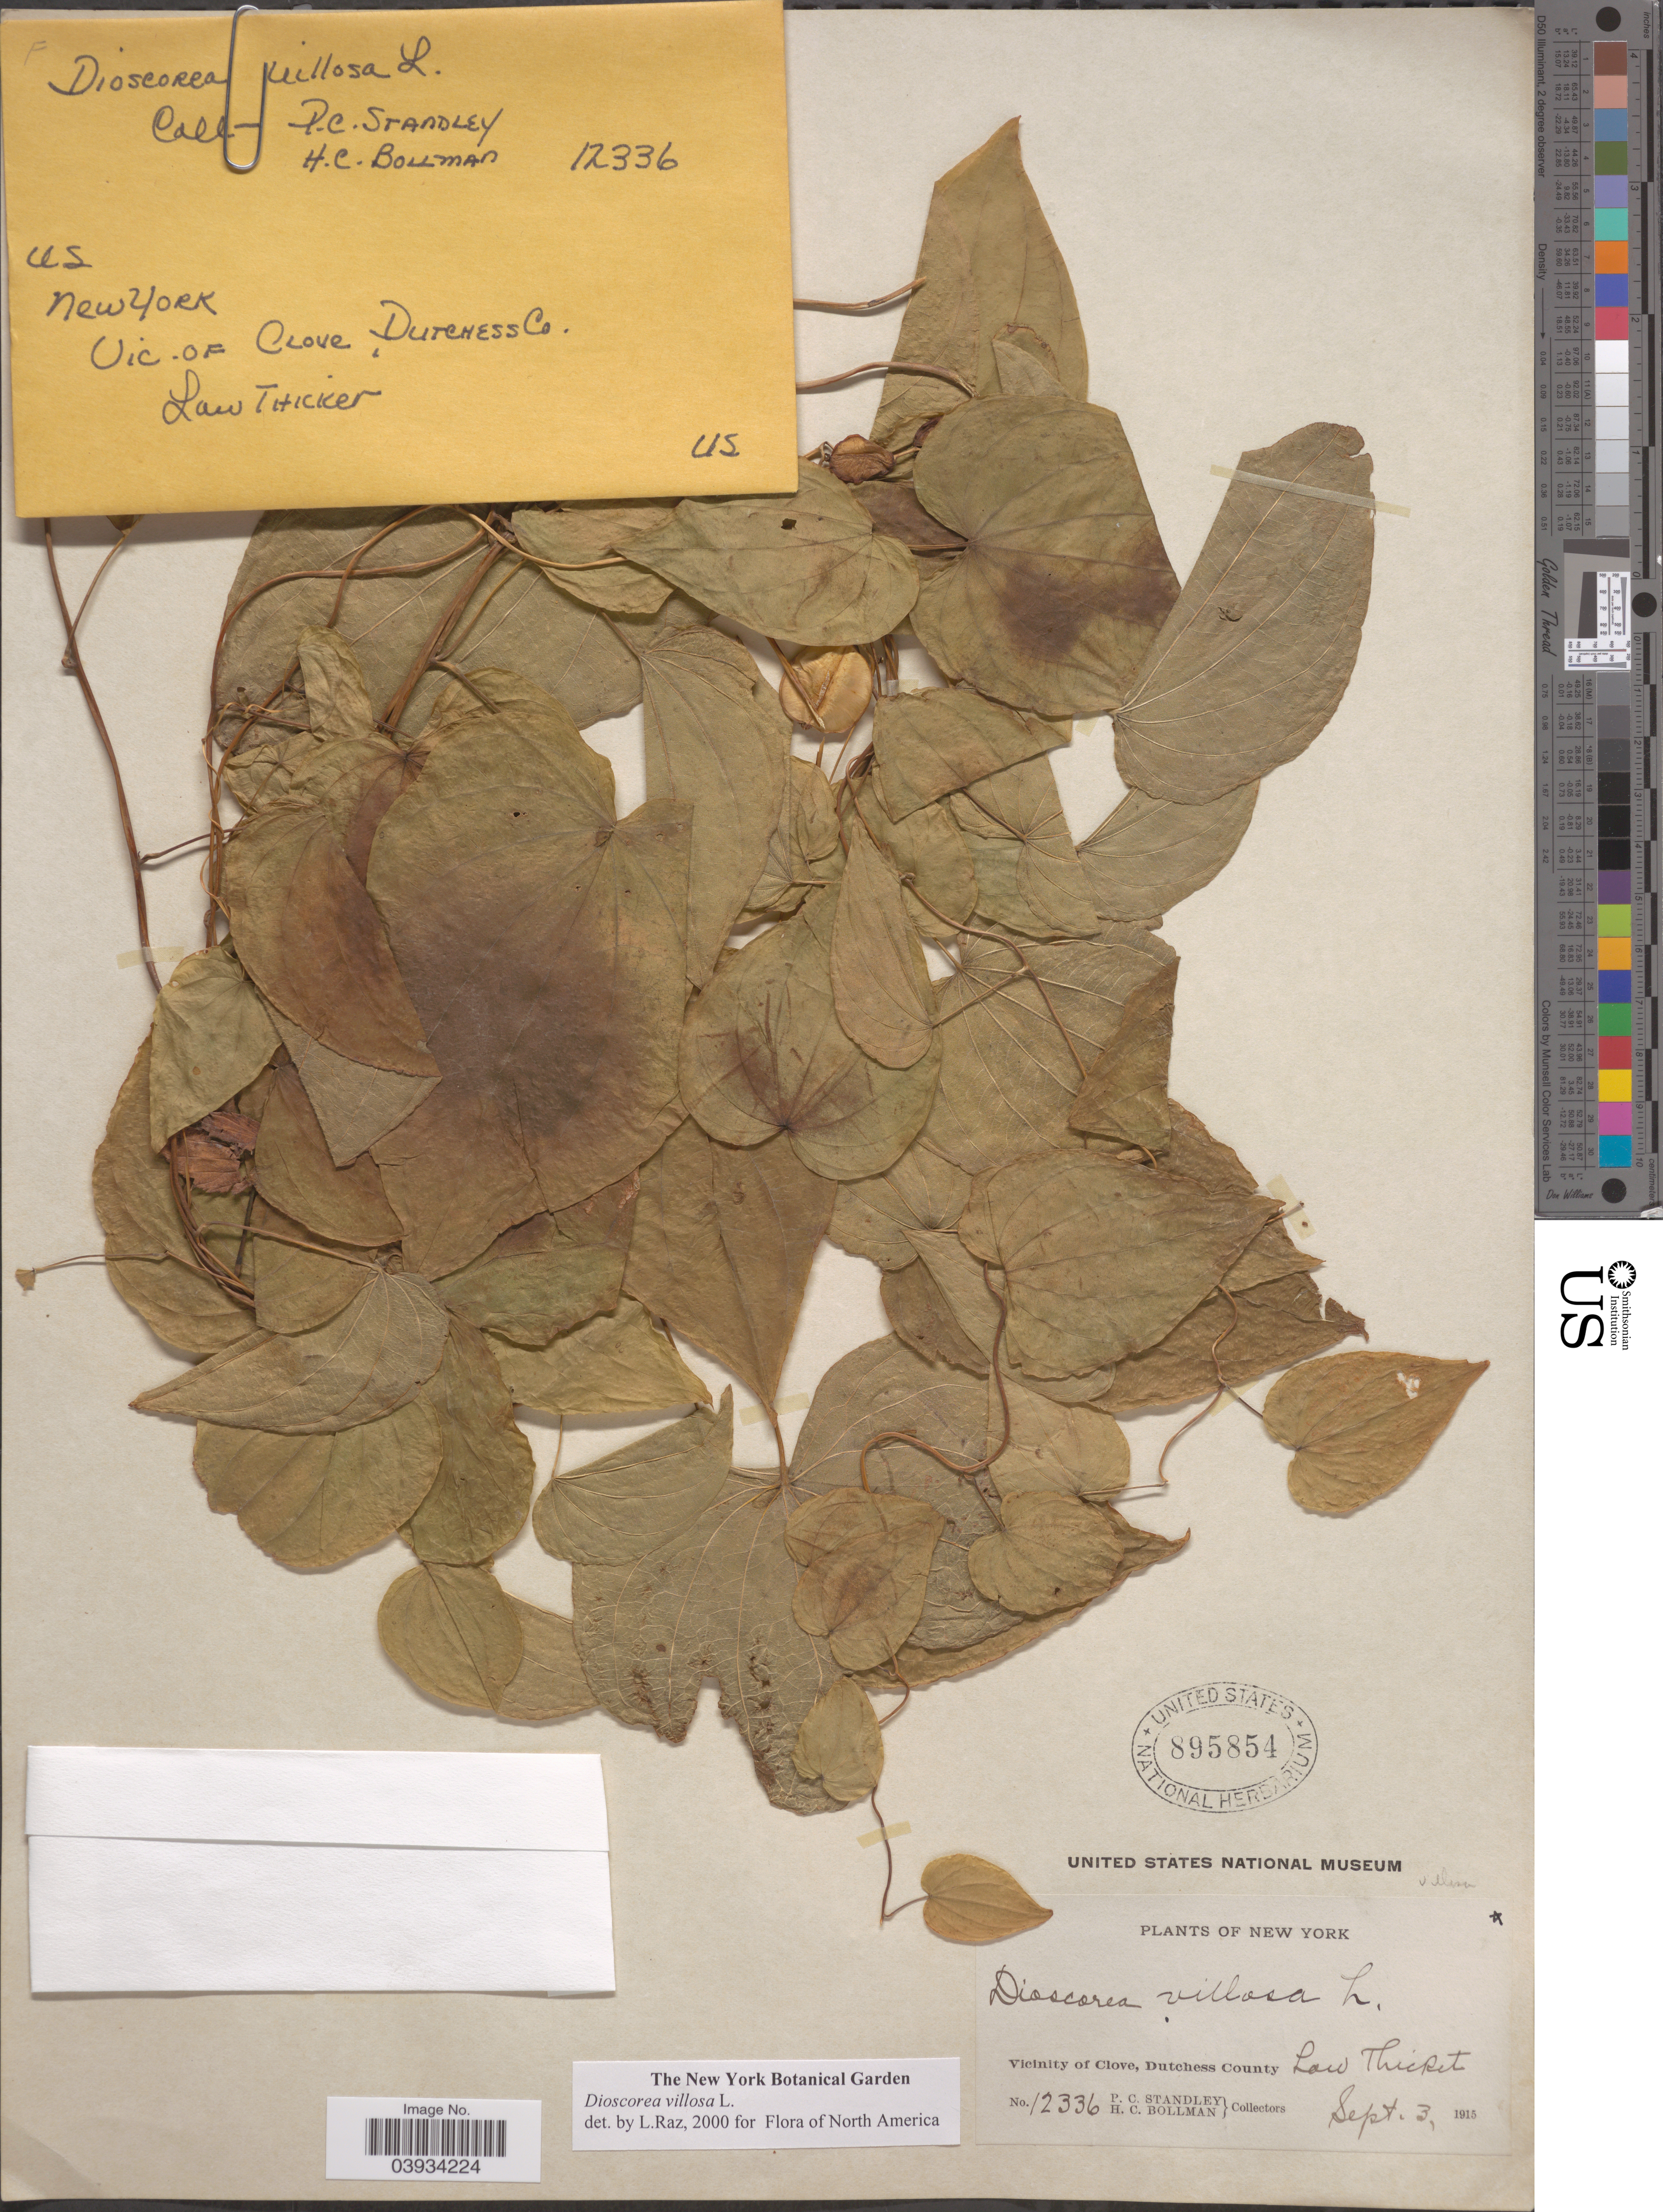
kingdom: Plantae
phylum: Tracheophyta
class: Liliopsida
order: Dioscoreales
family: Dioscoreaceae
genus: Dioscorea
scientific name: Dioscorea villosa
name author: L.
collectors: P. C. Standley & H. C. Bollman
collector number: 12336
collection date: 1915-09-03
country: United States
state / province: New York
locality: Vicinity of Clove, Dutchess County. Low Thicket.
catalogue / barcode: US 895854